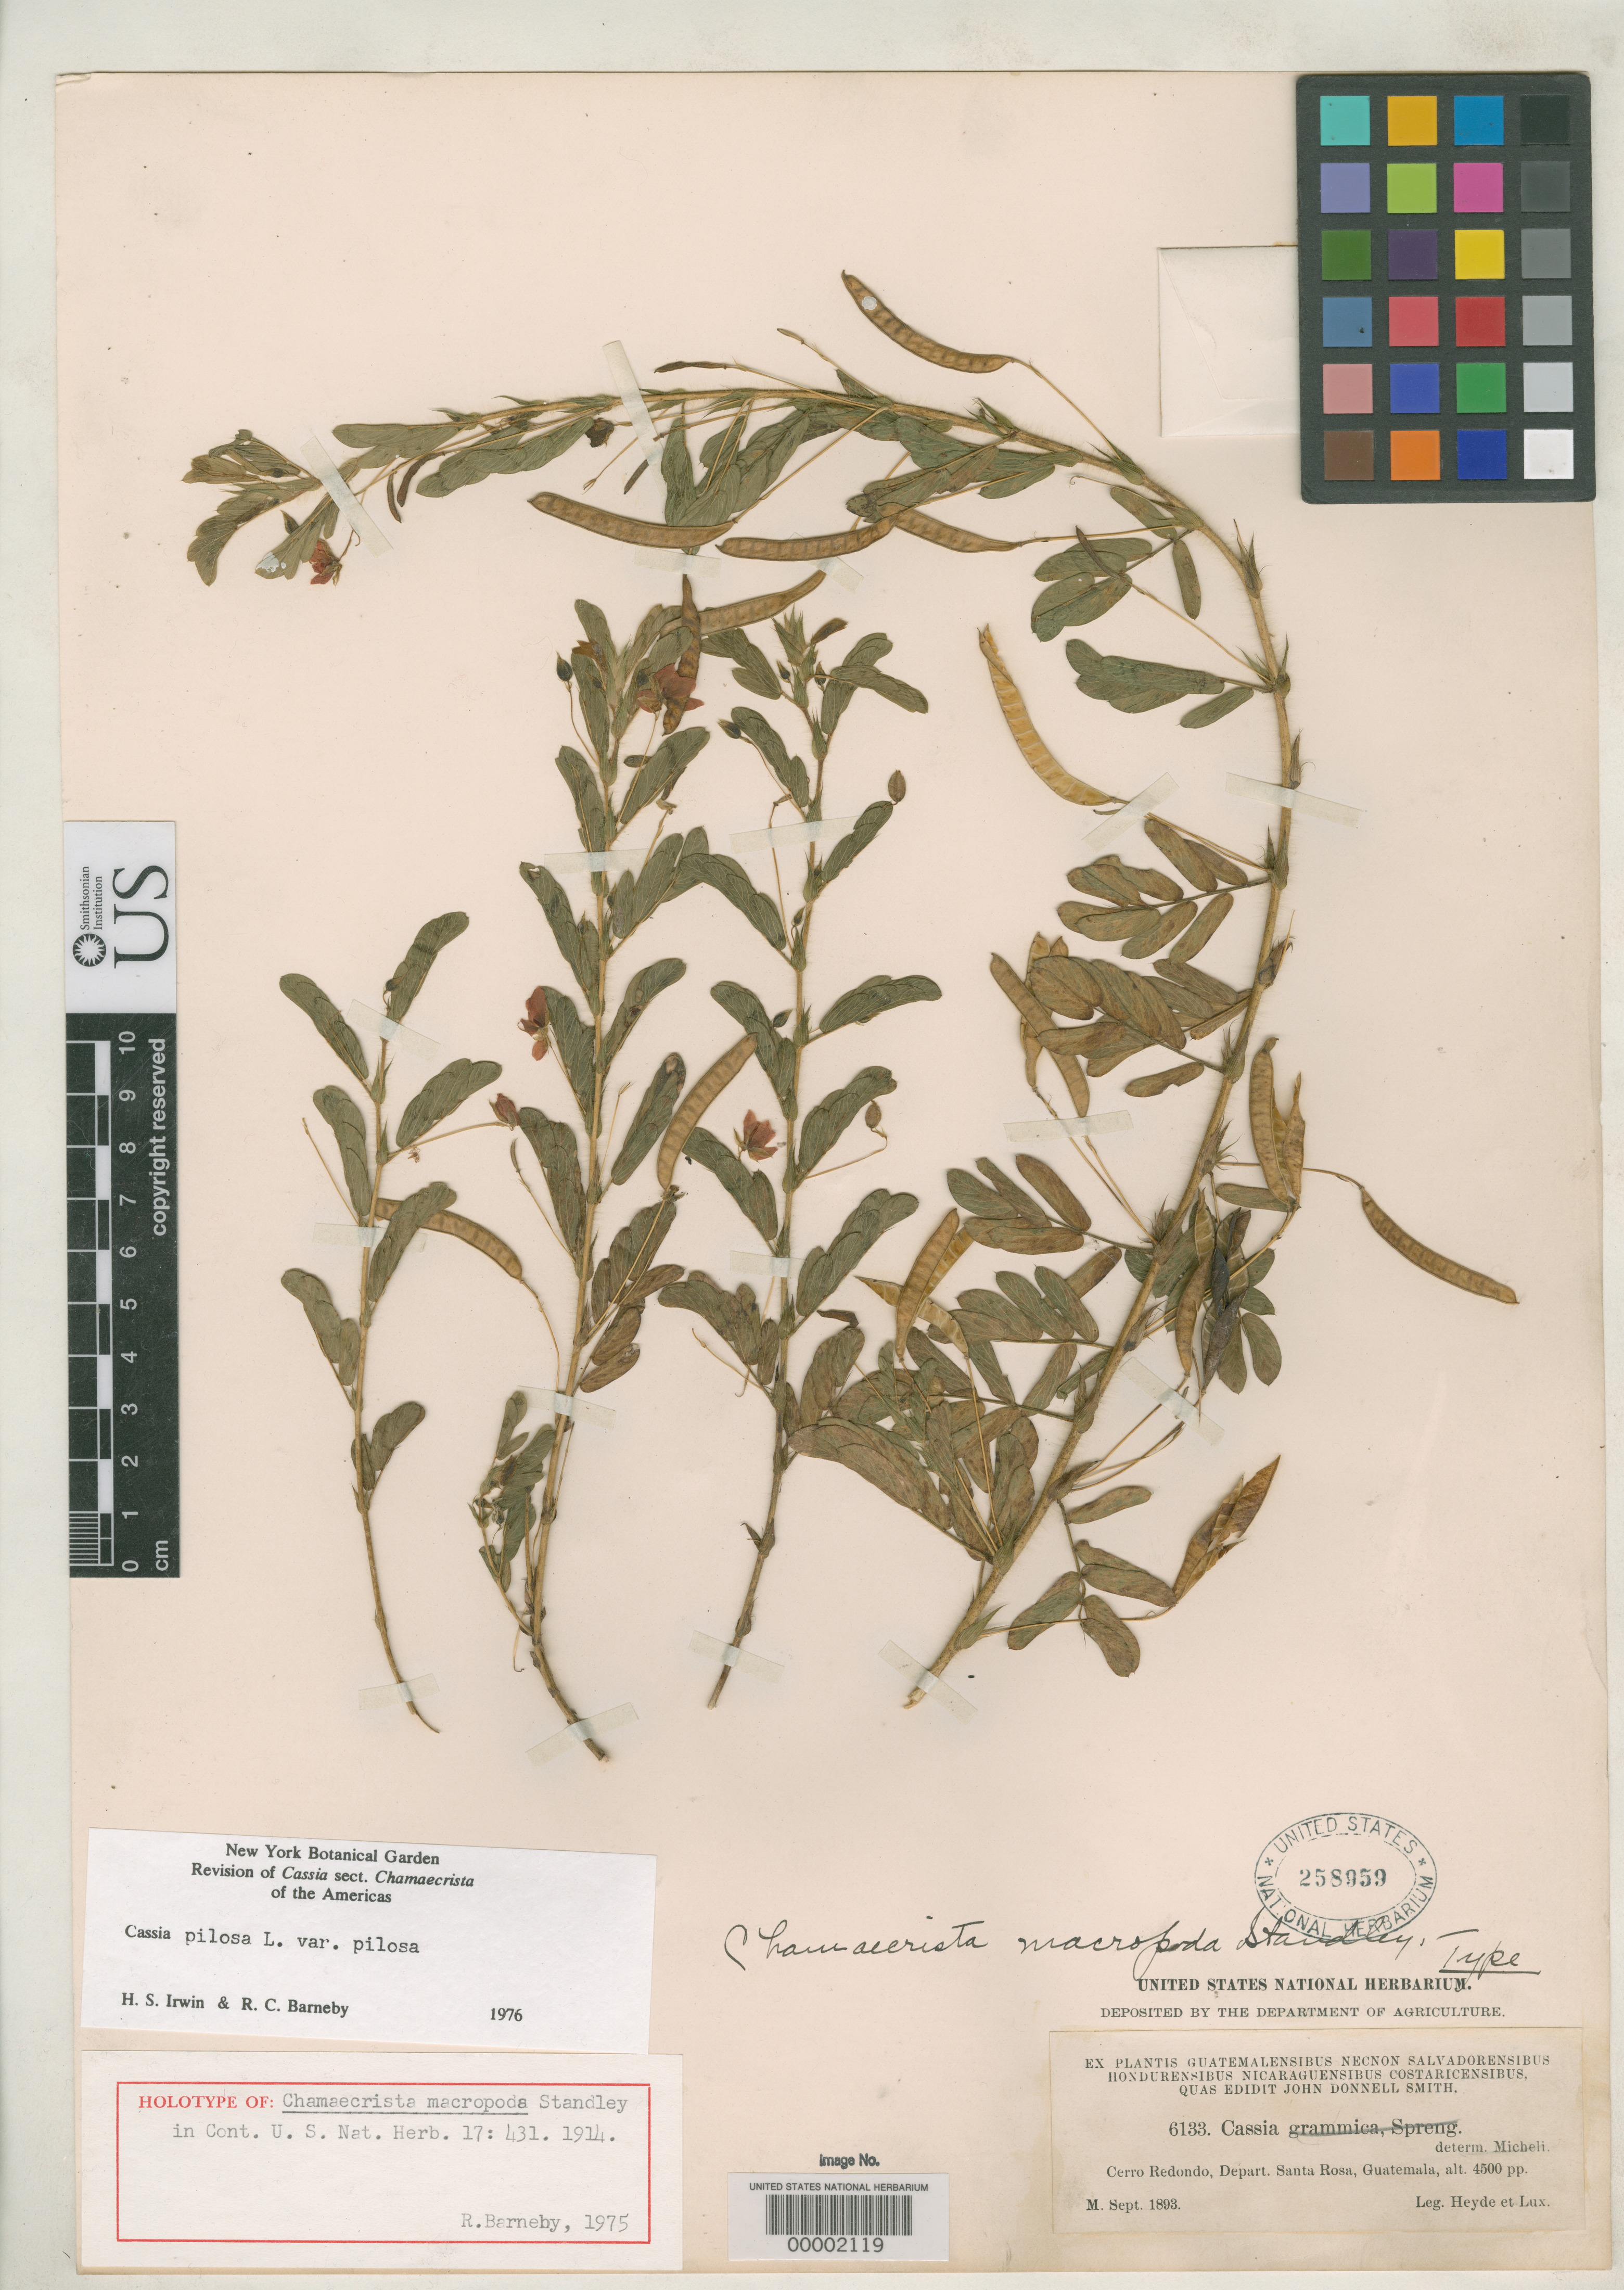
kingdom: Plantae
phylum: Tracheophyta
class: Magnoliopsida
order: Fabales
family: Fabaceae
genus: Chamaecrista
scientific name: Chamaecrista macropoda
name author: Standl.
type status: Holotype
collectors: E. T. Heyde & E. Lux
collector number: J.D.S. 6133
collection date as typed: Sep 1893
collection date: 1893-09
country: Guatemala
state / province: Santa Rosa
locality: Cerro Redondo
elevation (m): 1400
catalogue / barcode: US 258959